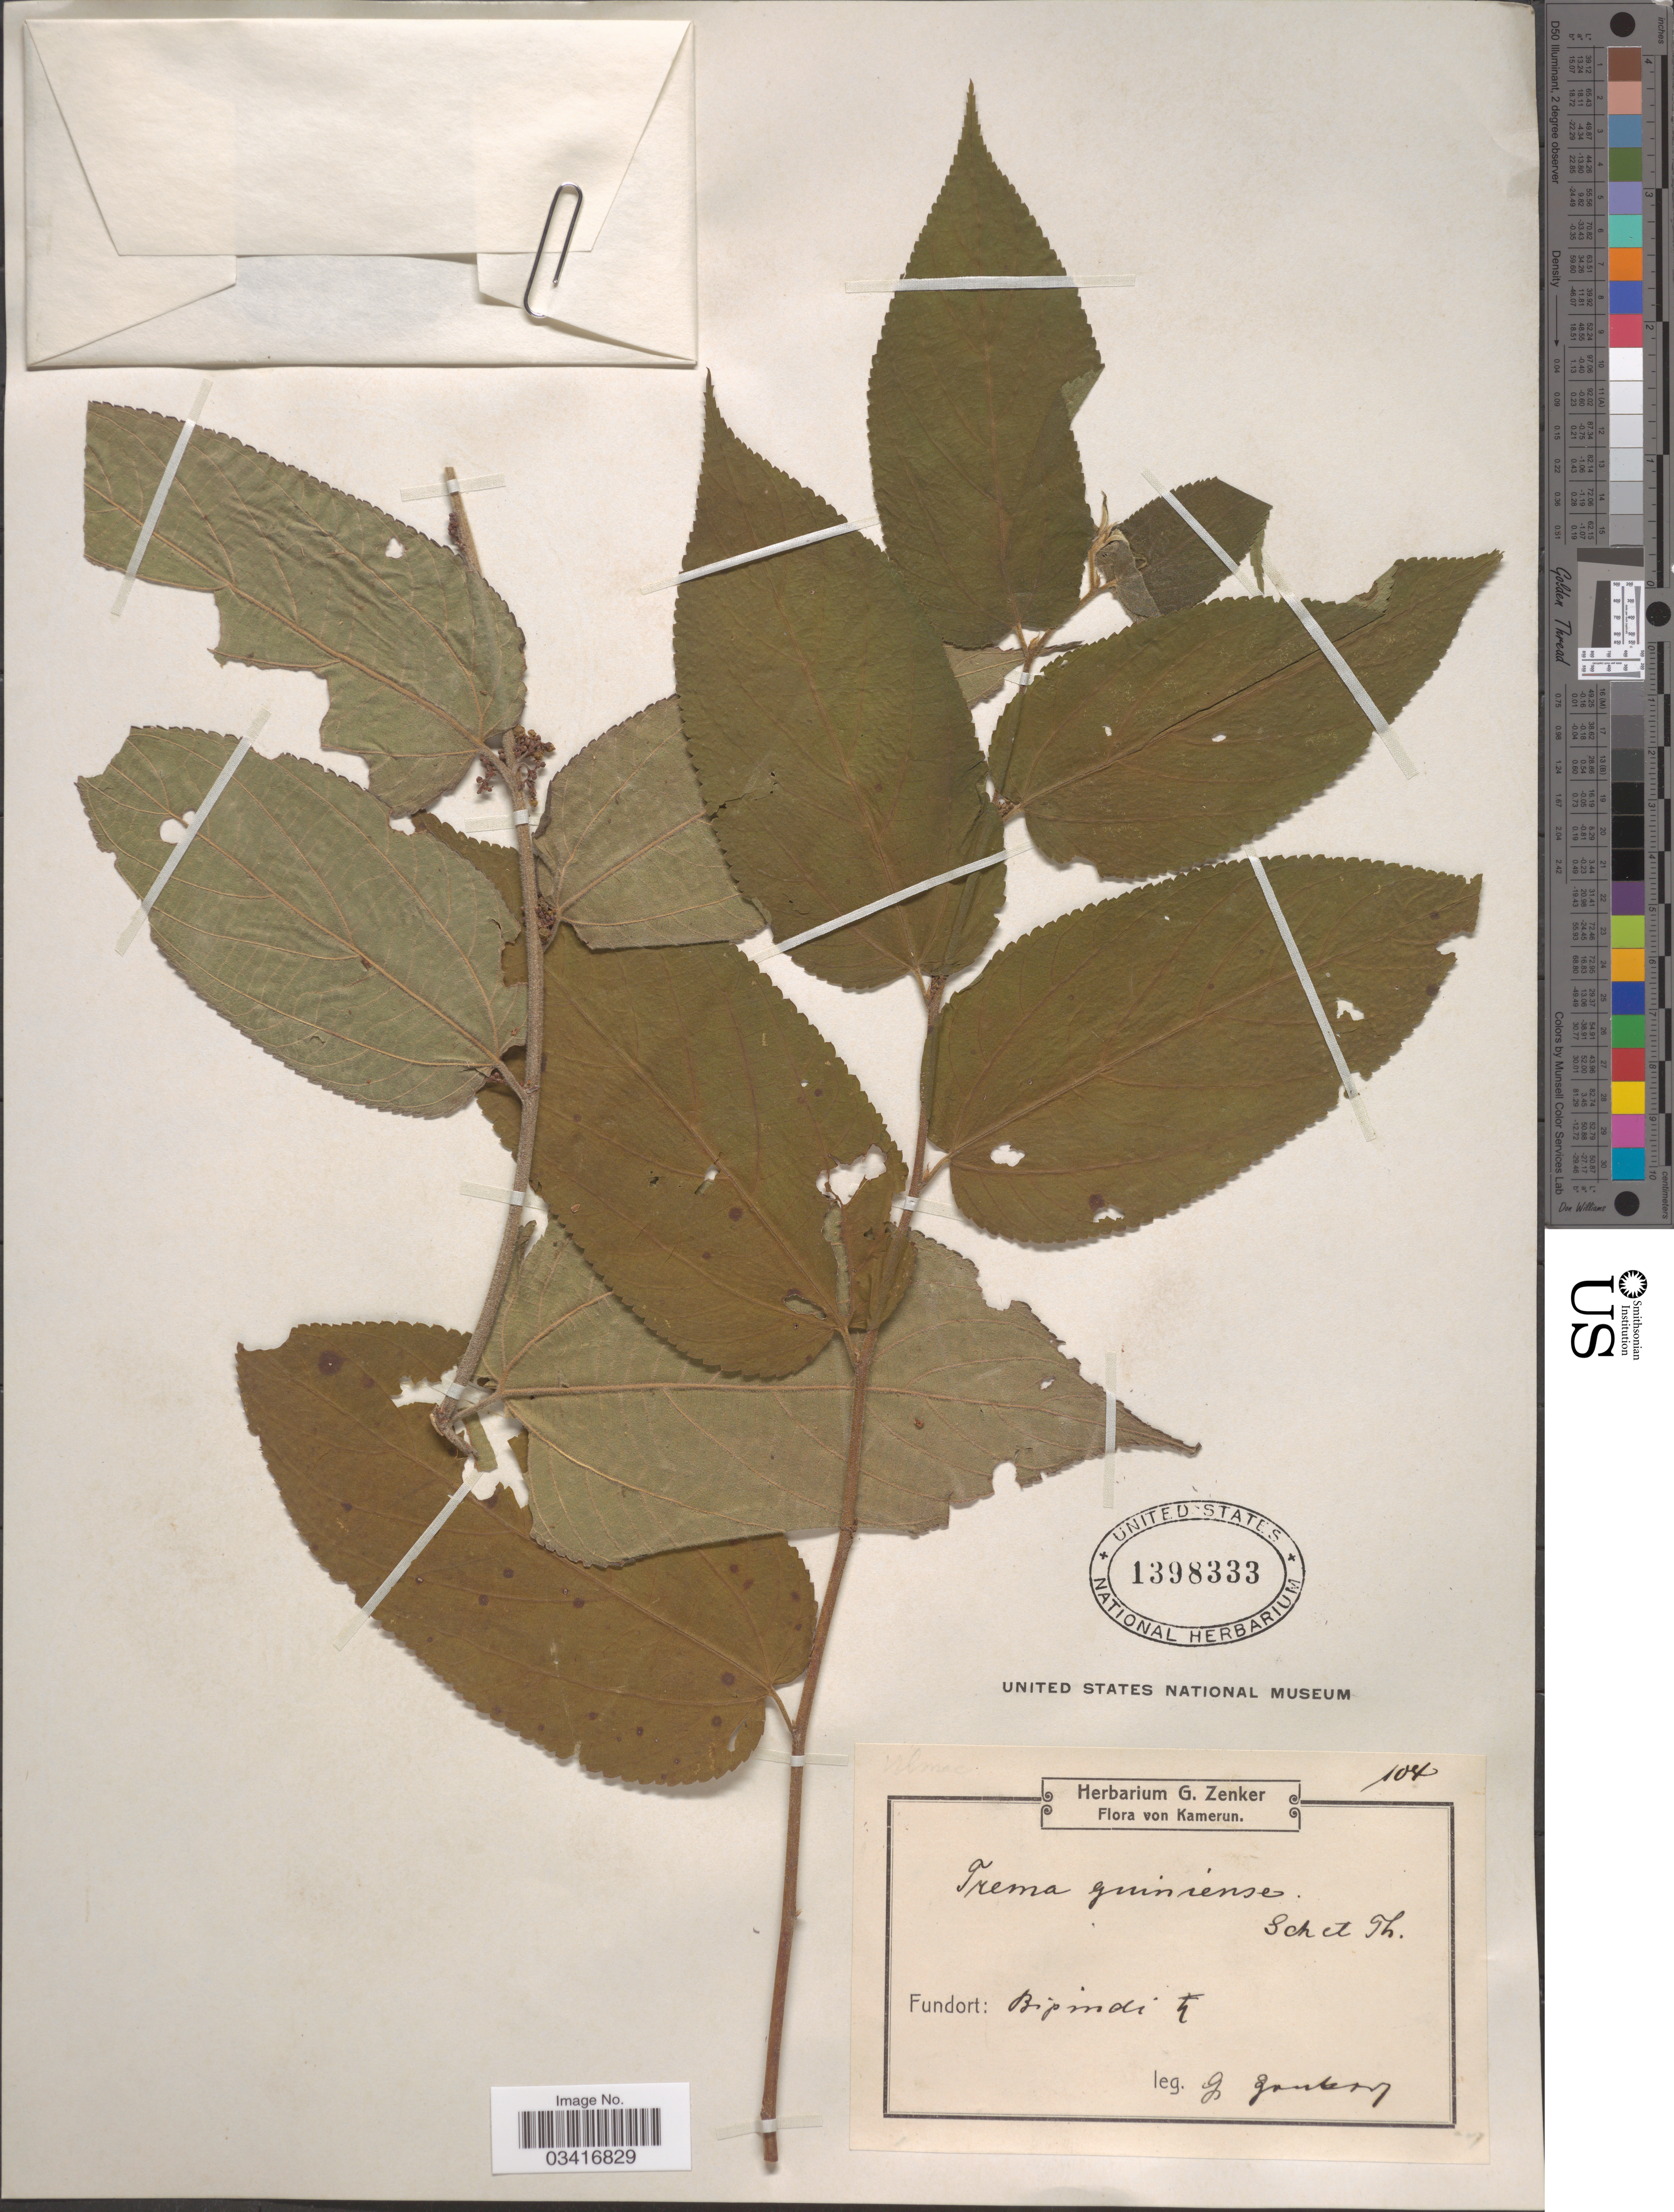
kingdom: Plantae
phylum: Tracheophyta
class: Magnoliopsida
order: Rosales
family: Cannabaceae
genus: Trema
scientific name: Trema guineense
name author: (Schumach. & Thonn.) Ficalho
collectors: G. A. Zenker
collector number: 104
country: Cameroon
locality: Kamerun. Bipindi.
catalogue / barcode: US 1398333